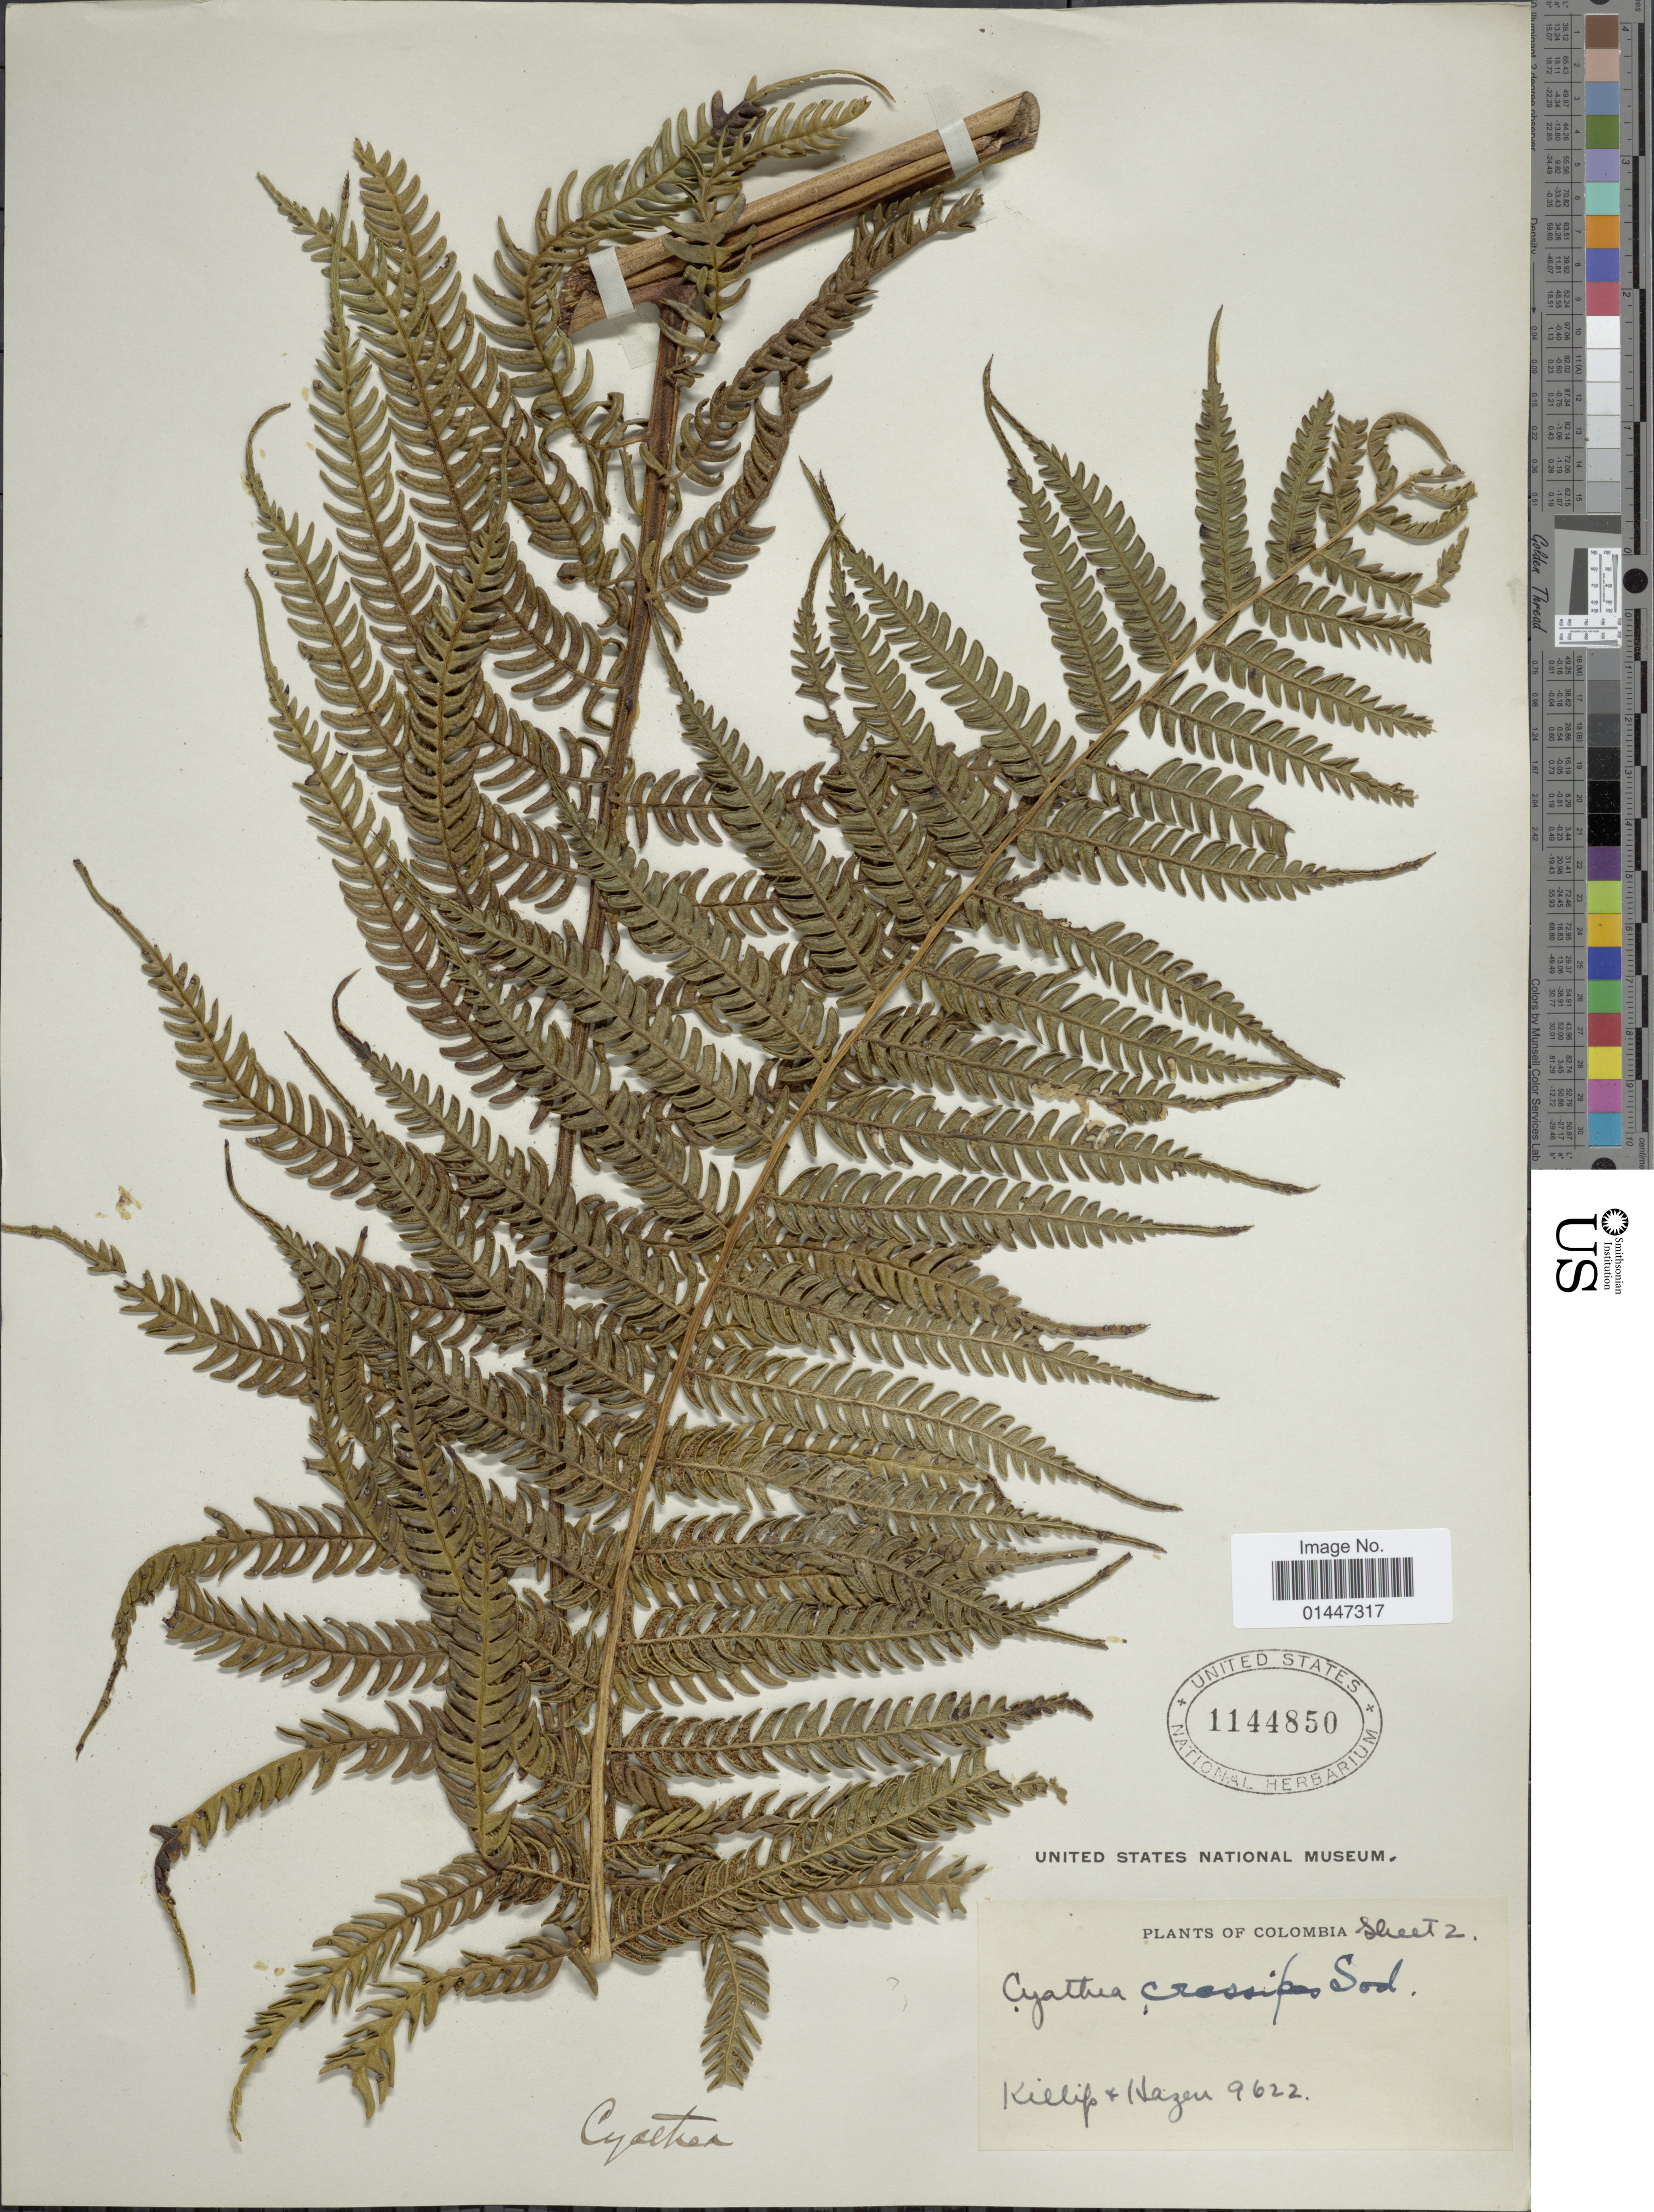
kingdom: Plantae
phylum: Tracheophyta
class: Polypodiopsida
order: Cyatheales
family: Cyatheaceae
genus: Sphaeropteris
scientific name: Sphaeropteris quindiuensis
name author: (H. Karst.) R.M. Tryon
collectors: E. P. Killip & Hazen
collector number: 9622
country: Colombia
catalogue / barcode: US 1144850